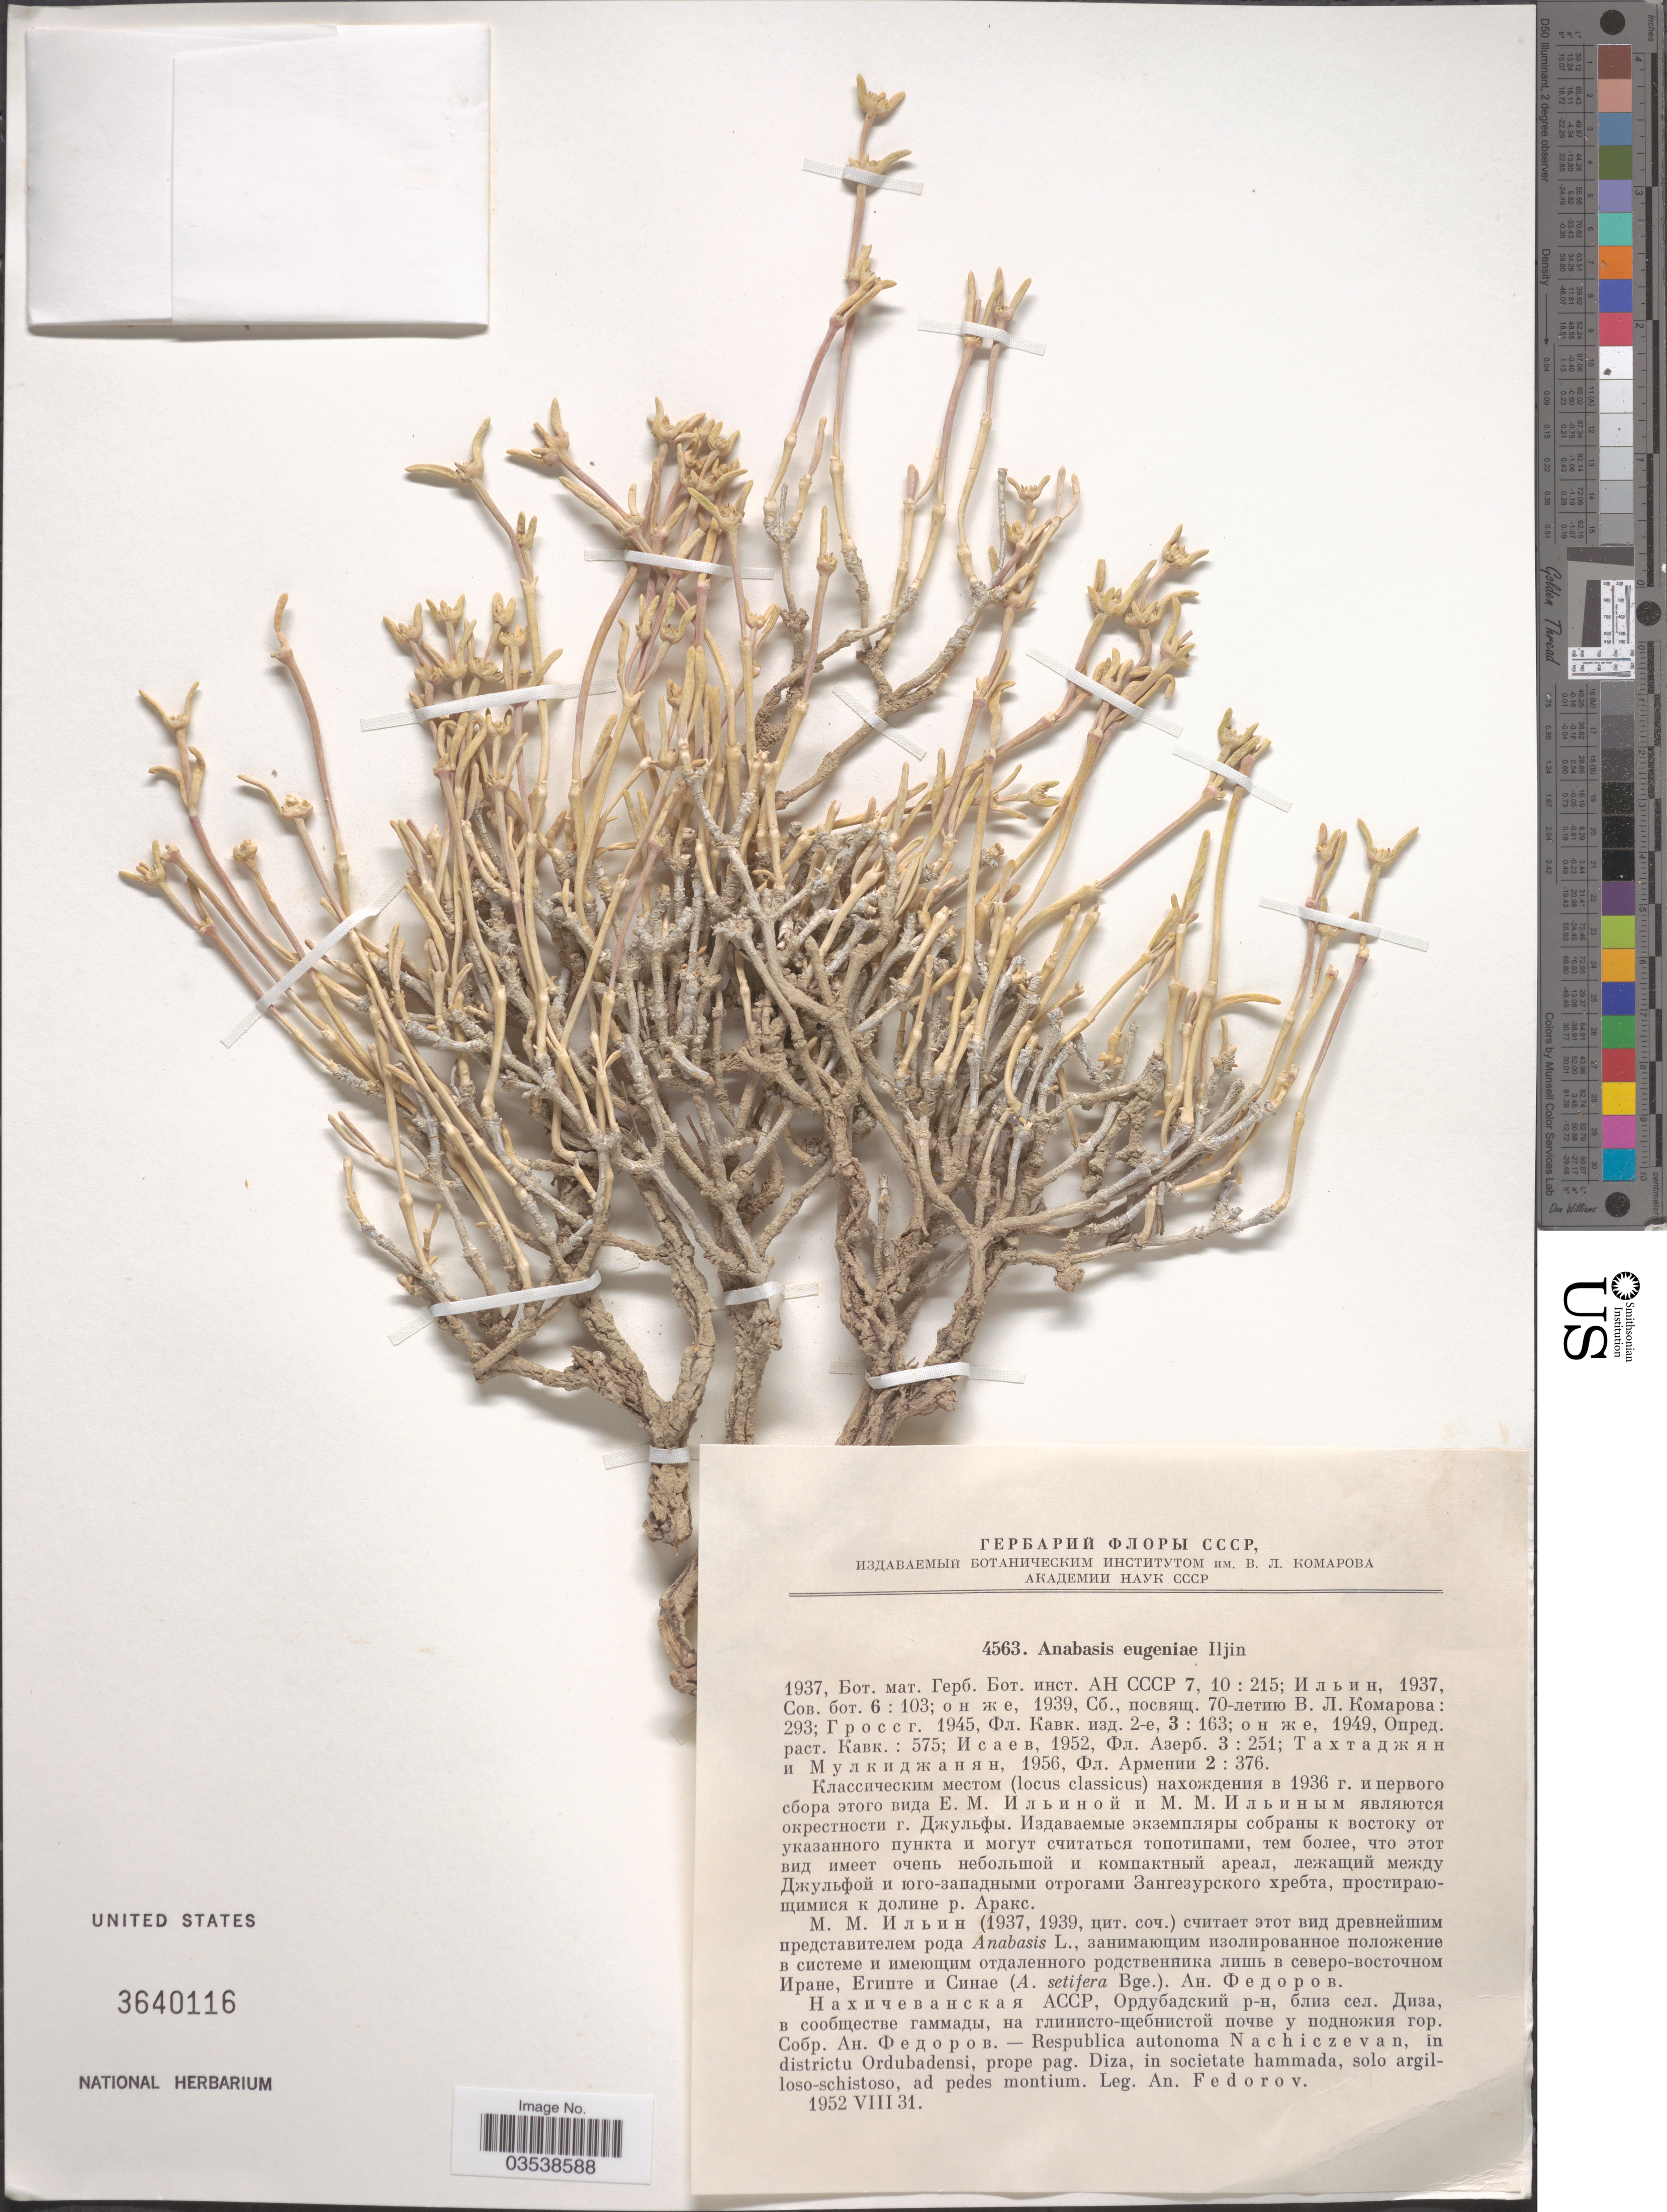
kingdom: Plantae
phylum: Tracheophyta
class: Magnoliopsida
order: Caryophyllales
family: Amaranthaceae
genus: Anabasis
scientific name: Anabasis eugeniae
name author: Iljin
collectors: A. Fedorov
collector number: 4563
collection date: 1952-08-31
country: Azerbaijan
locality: Respublica autonoma Nachiczevan, in districtu Ordubadensi, prope pag. Diza, in societate hammada, solo argil-loso-schistoso, ad pedes montium.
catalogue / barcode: US 3640116